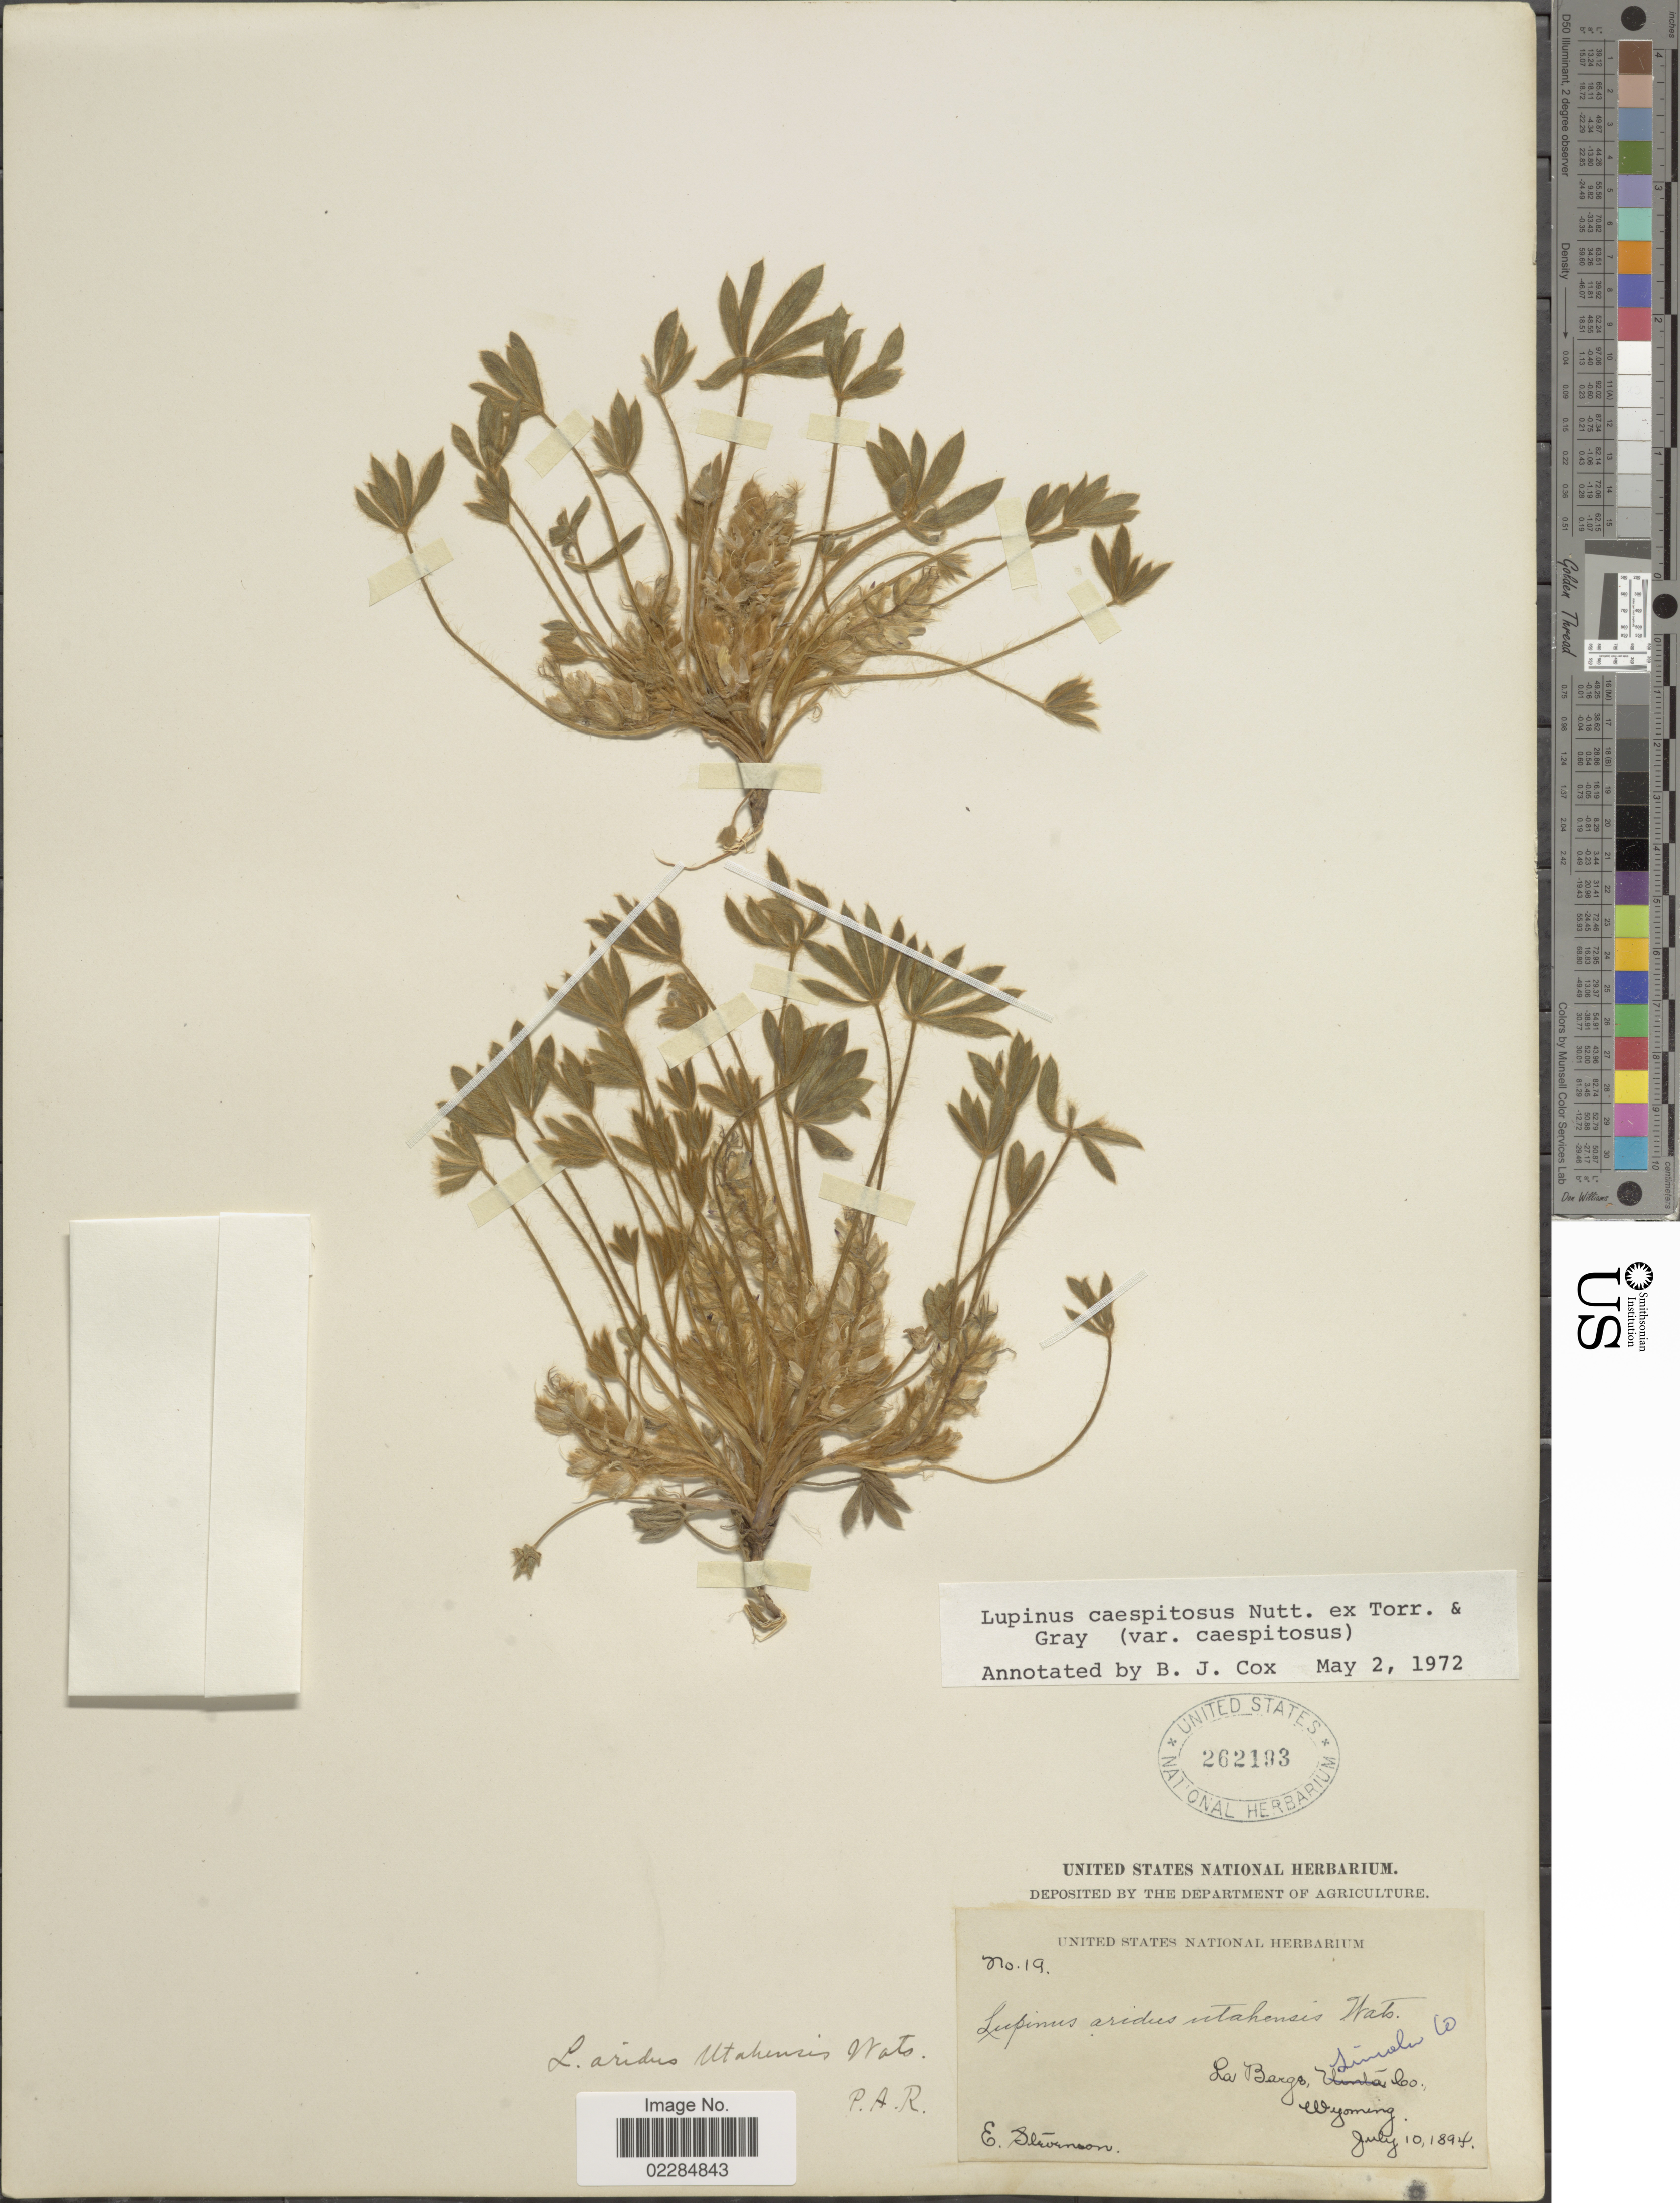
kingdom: Plantae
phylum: Tracheophyta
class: Magnoliopsida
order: Fabales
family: Fabaceae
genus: Lupinus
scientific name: Lupinus caespitosus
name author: Nutt.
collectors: E. Stevenson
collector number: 19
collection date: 1894-07-10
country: United States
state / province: Wyoming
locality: La Barge, Uinta Co.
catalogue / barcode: US 262193